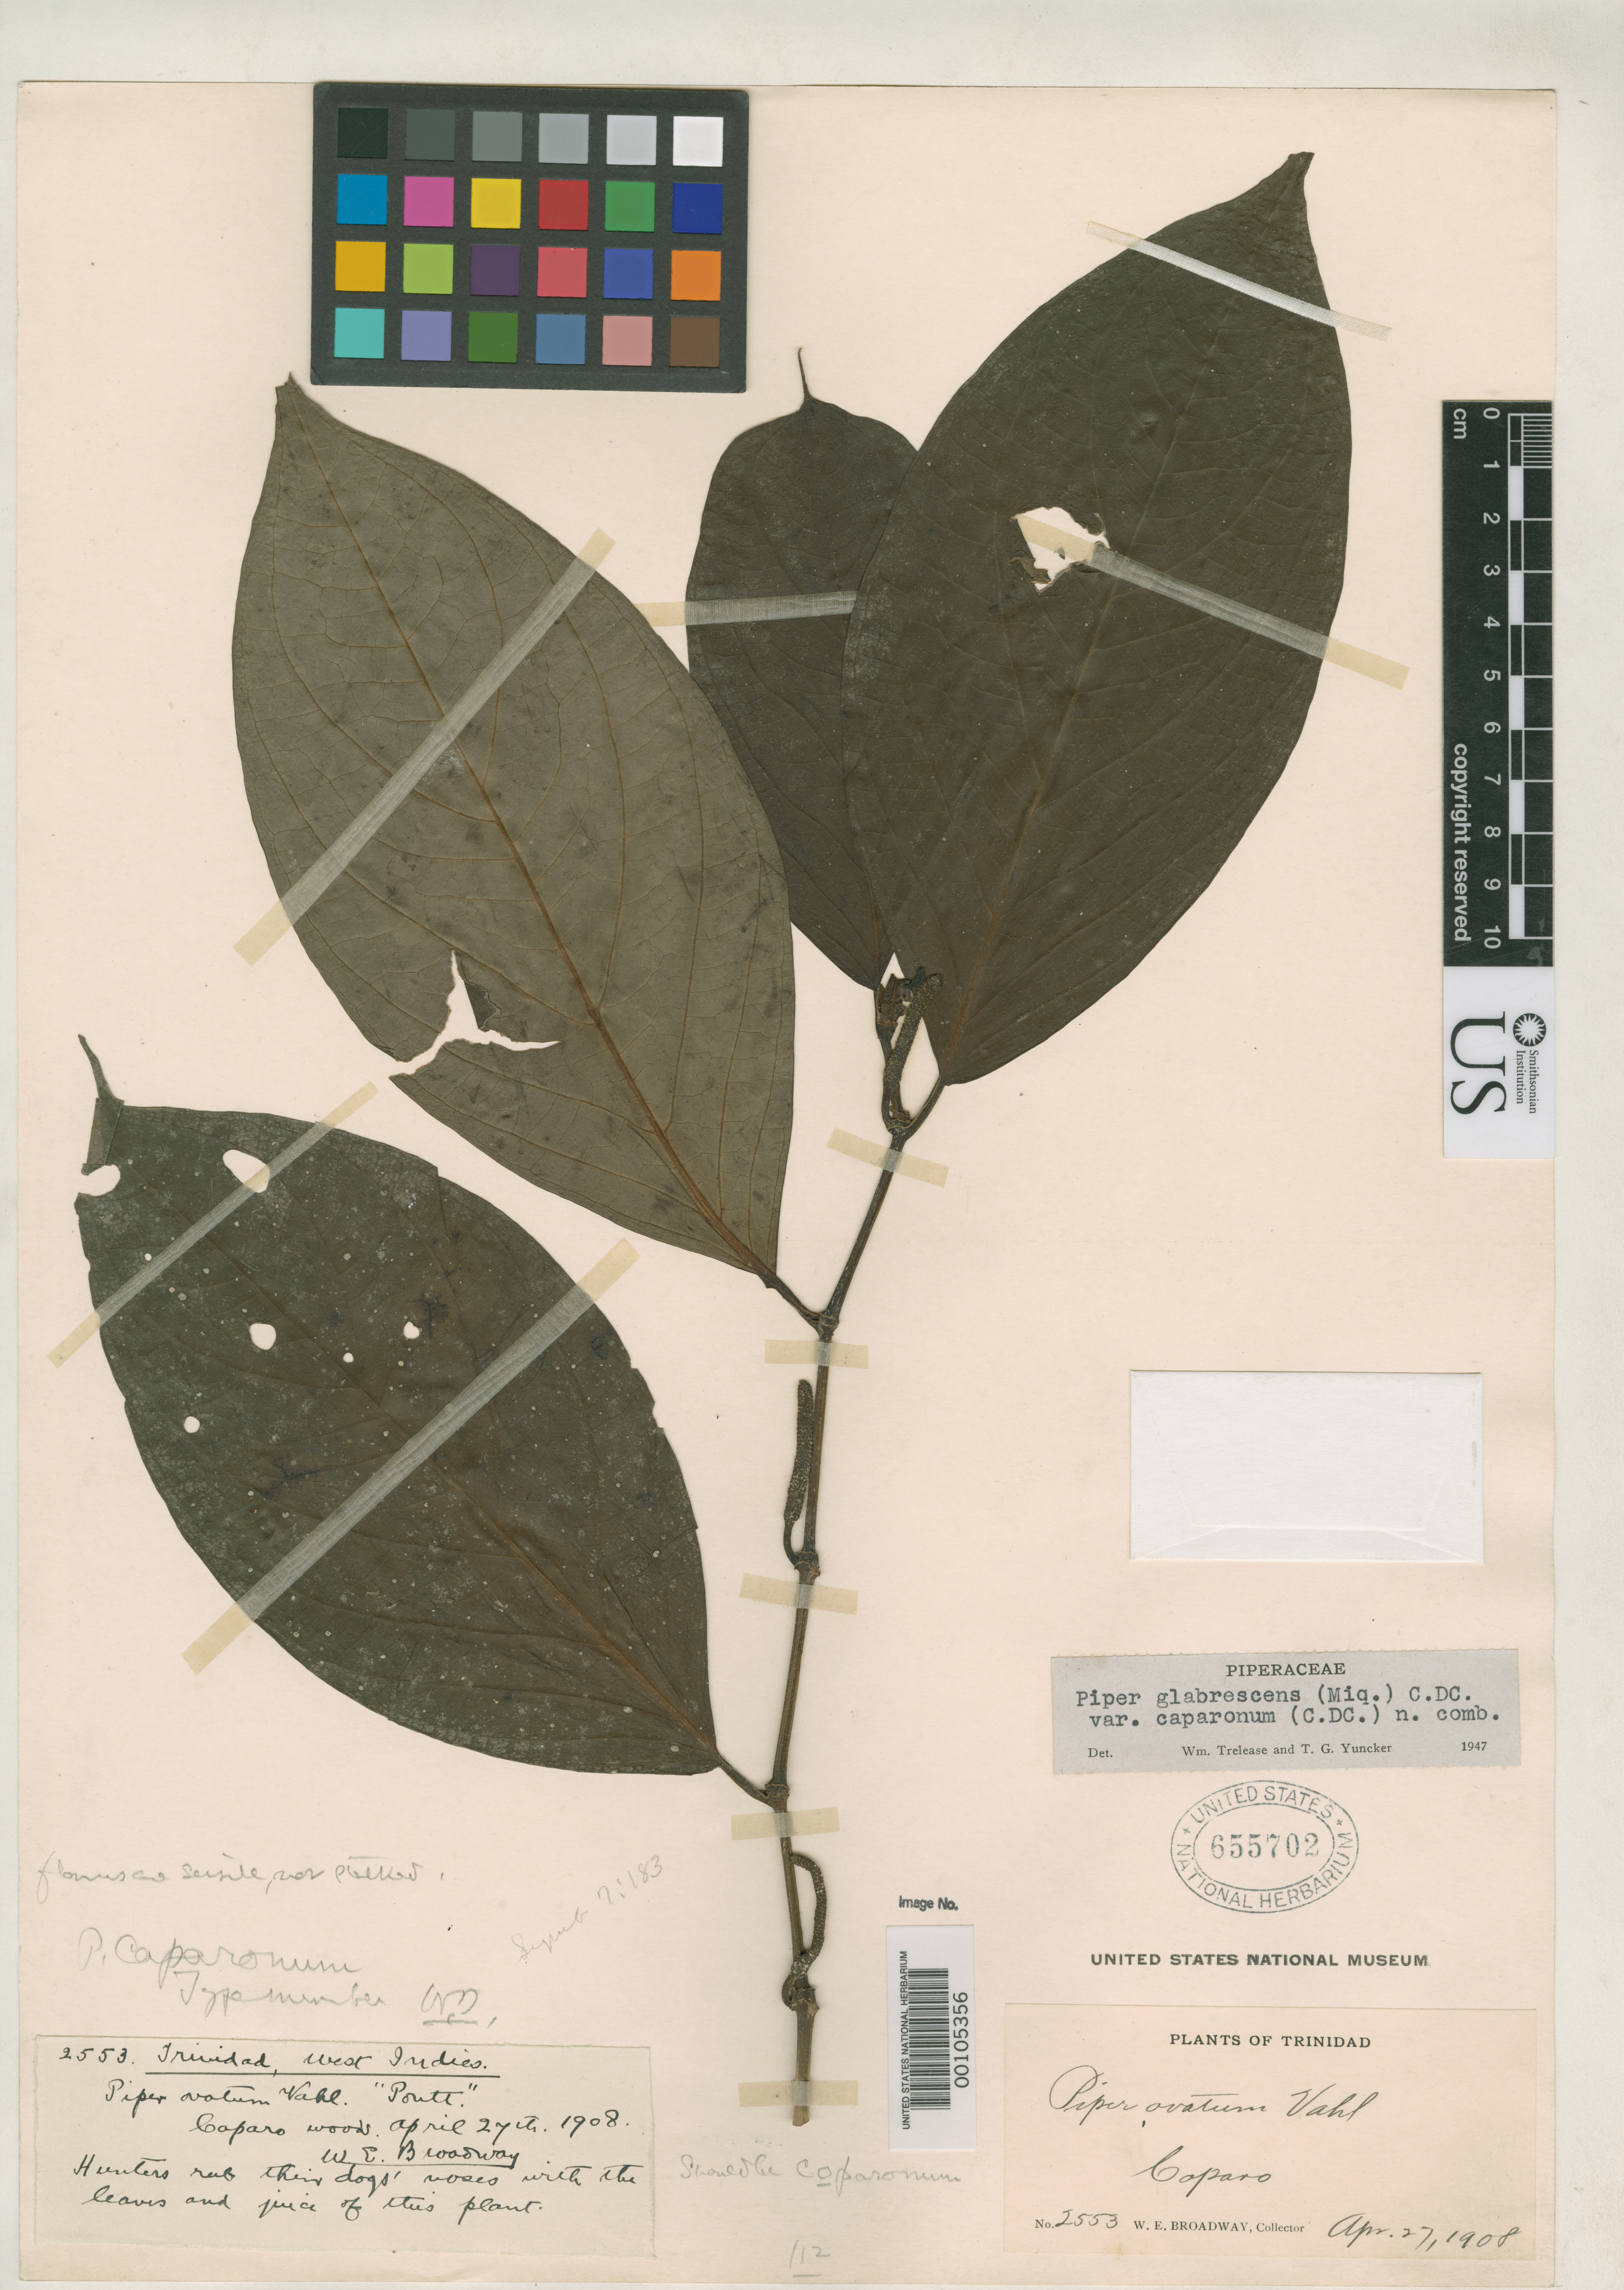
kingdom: Plantae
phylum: Tracheophyta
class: Magnoliopsida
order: Piperales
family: Piperaceae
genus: Piper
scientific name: Piper caparonum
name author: C. DC. in Urb.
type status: Isotype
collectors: W. E. Broadway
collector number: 2553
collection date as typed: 27 Apr 1908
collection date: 1908-04-27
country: Trinidad and Tobago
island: Trinidad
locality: Caparo.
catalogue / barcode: US 655702